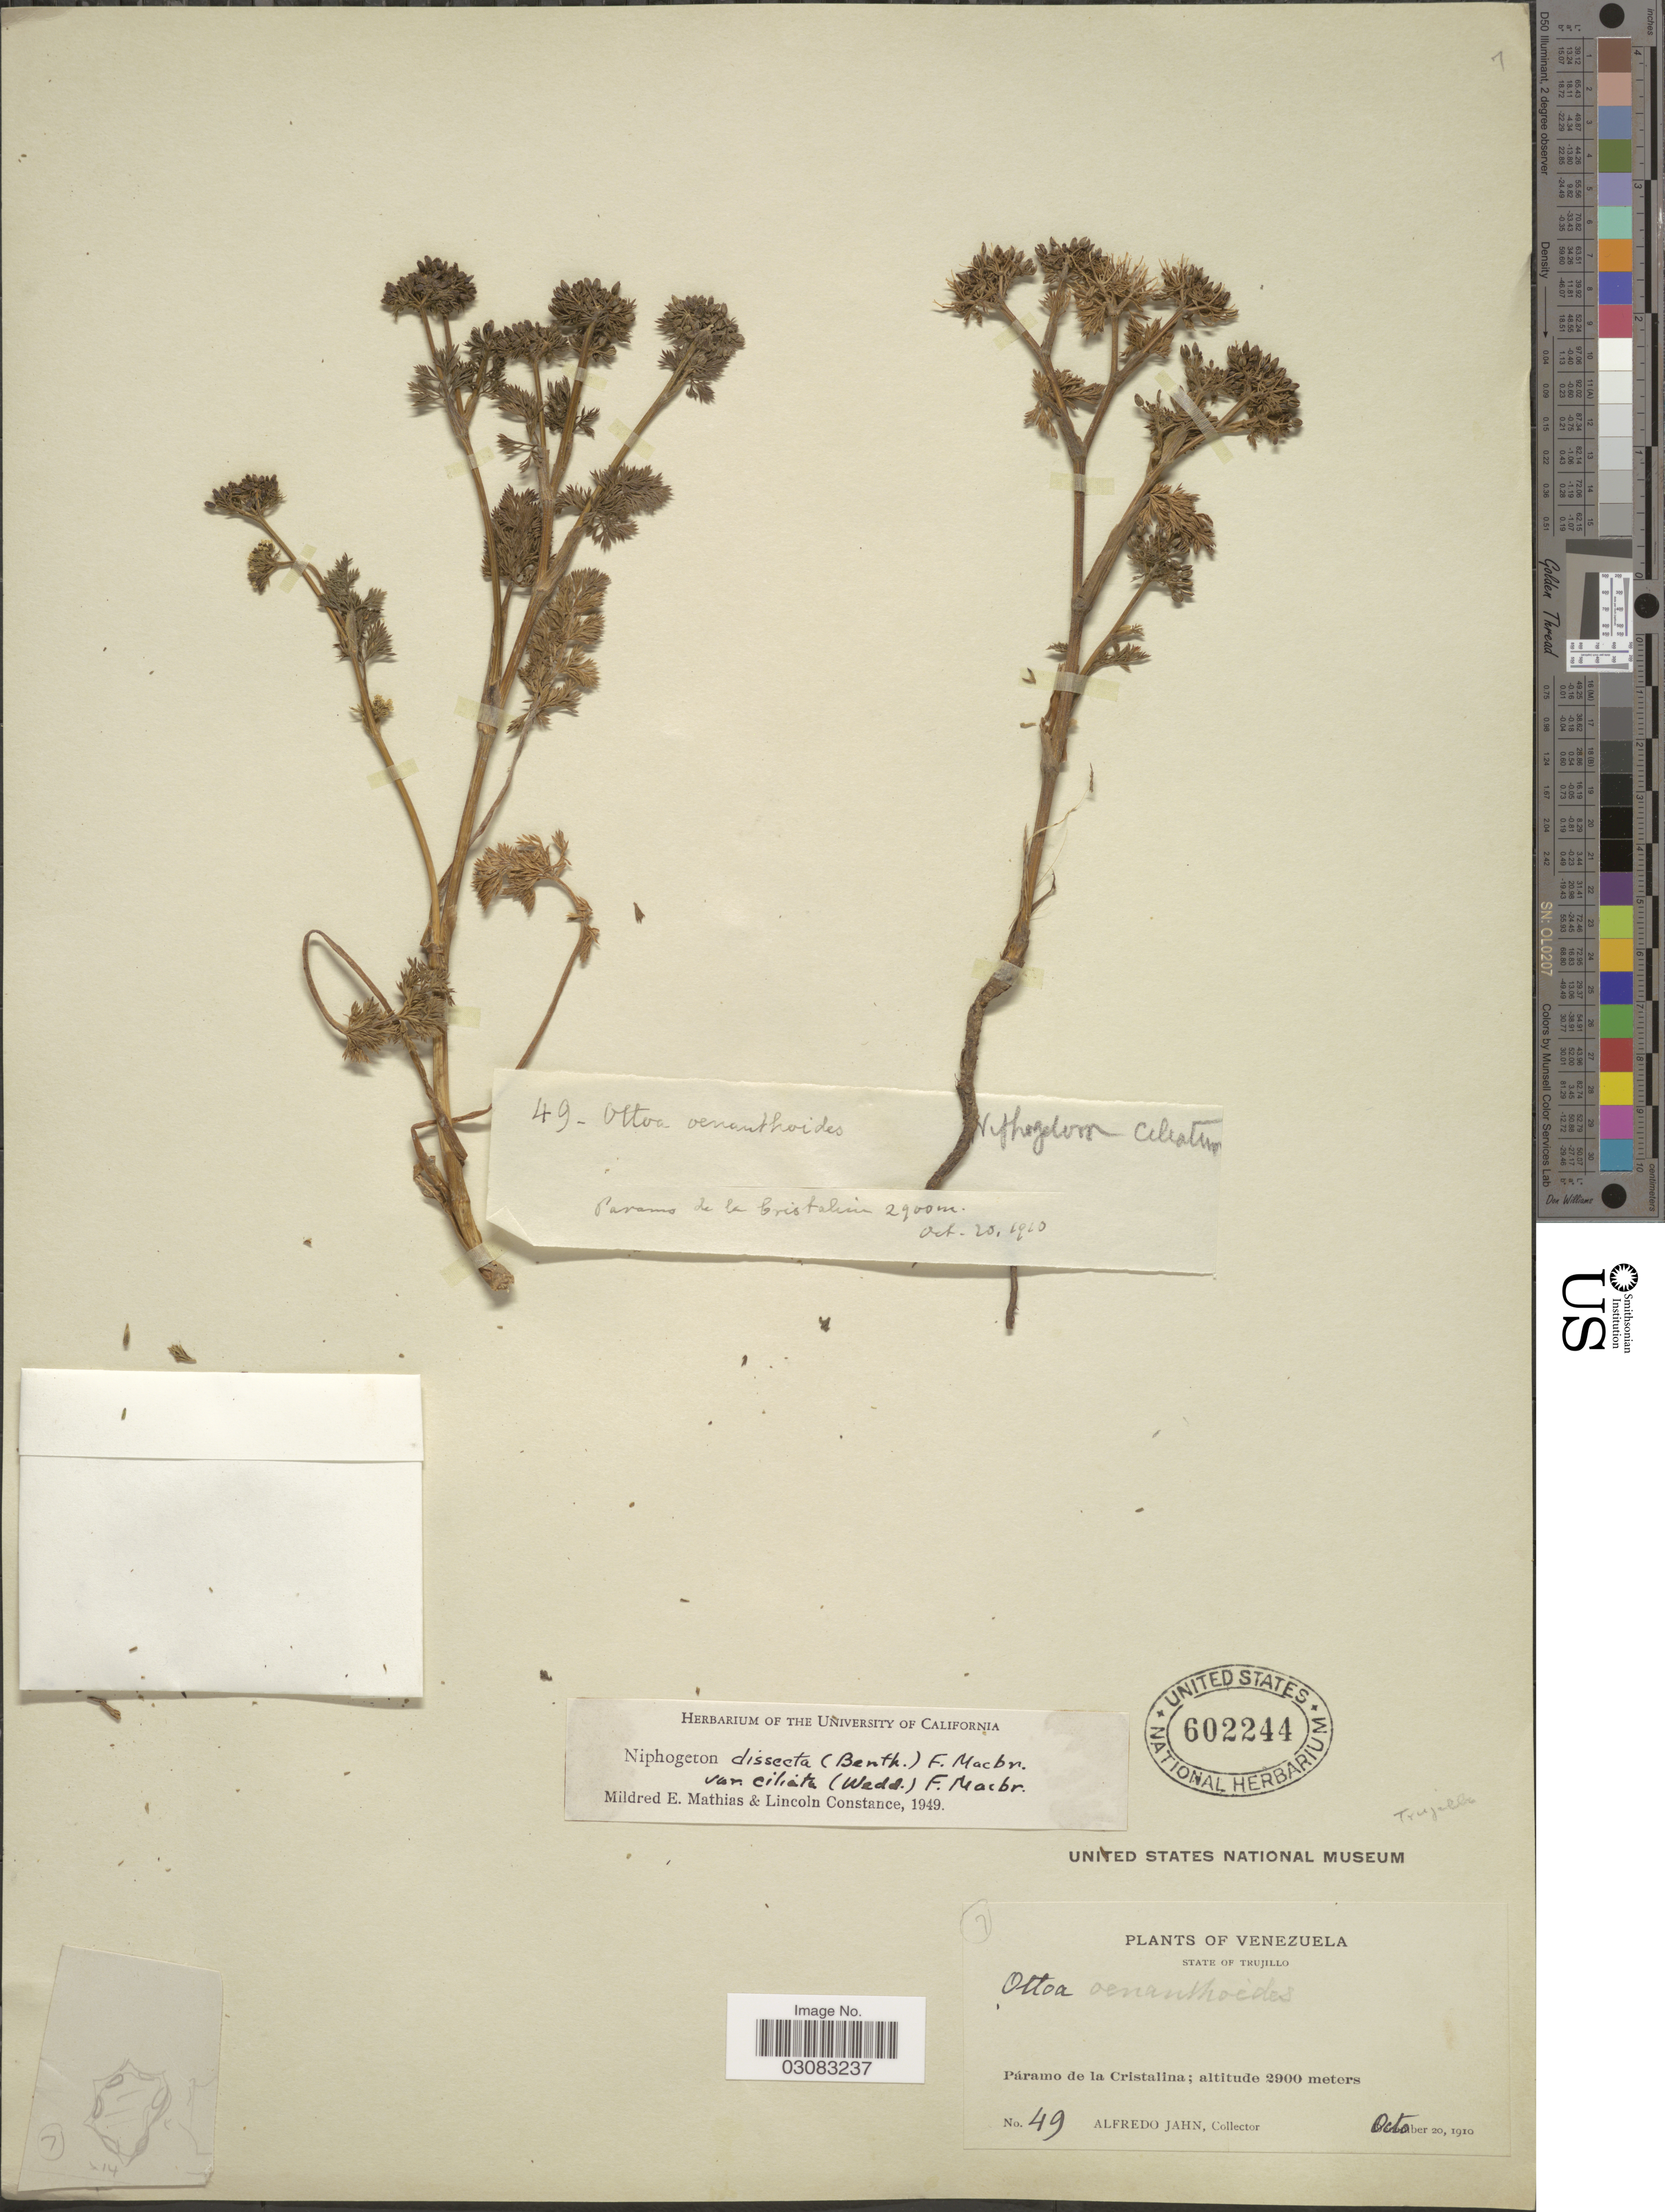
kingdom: Plantae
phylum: Tracheophyta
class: Magnoliopsida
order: Apiales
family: Apiaceae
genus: Niphogeton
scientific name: Niphogeton dissecta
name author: (Benth.) J.F. Macbr.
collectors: A. Jahn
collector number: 49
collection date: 1910-10-20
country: Venezuela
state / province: Trujillo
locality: State of Trujillo. Páramo de la Cristalina.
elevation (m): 2900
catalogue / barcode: US 602244